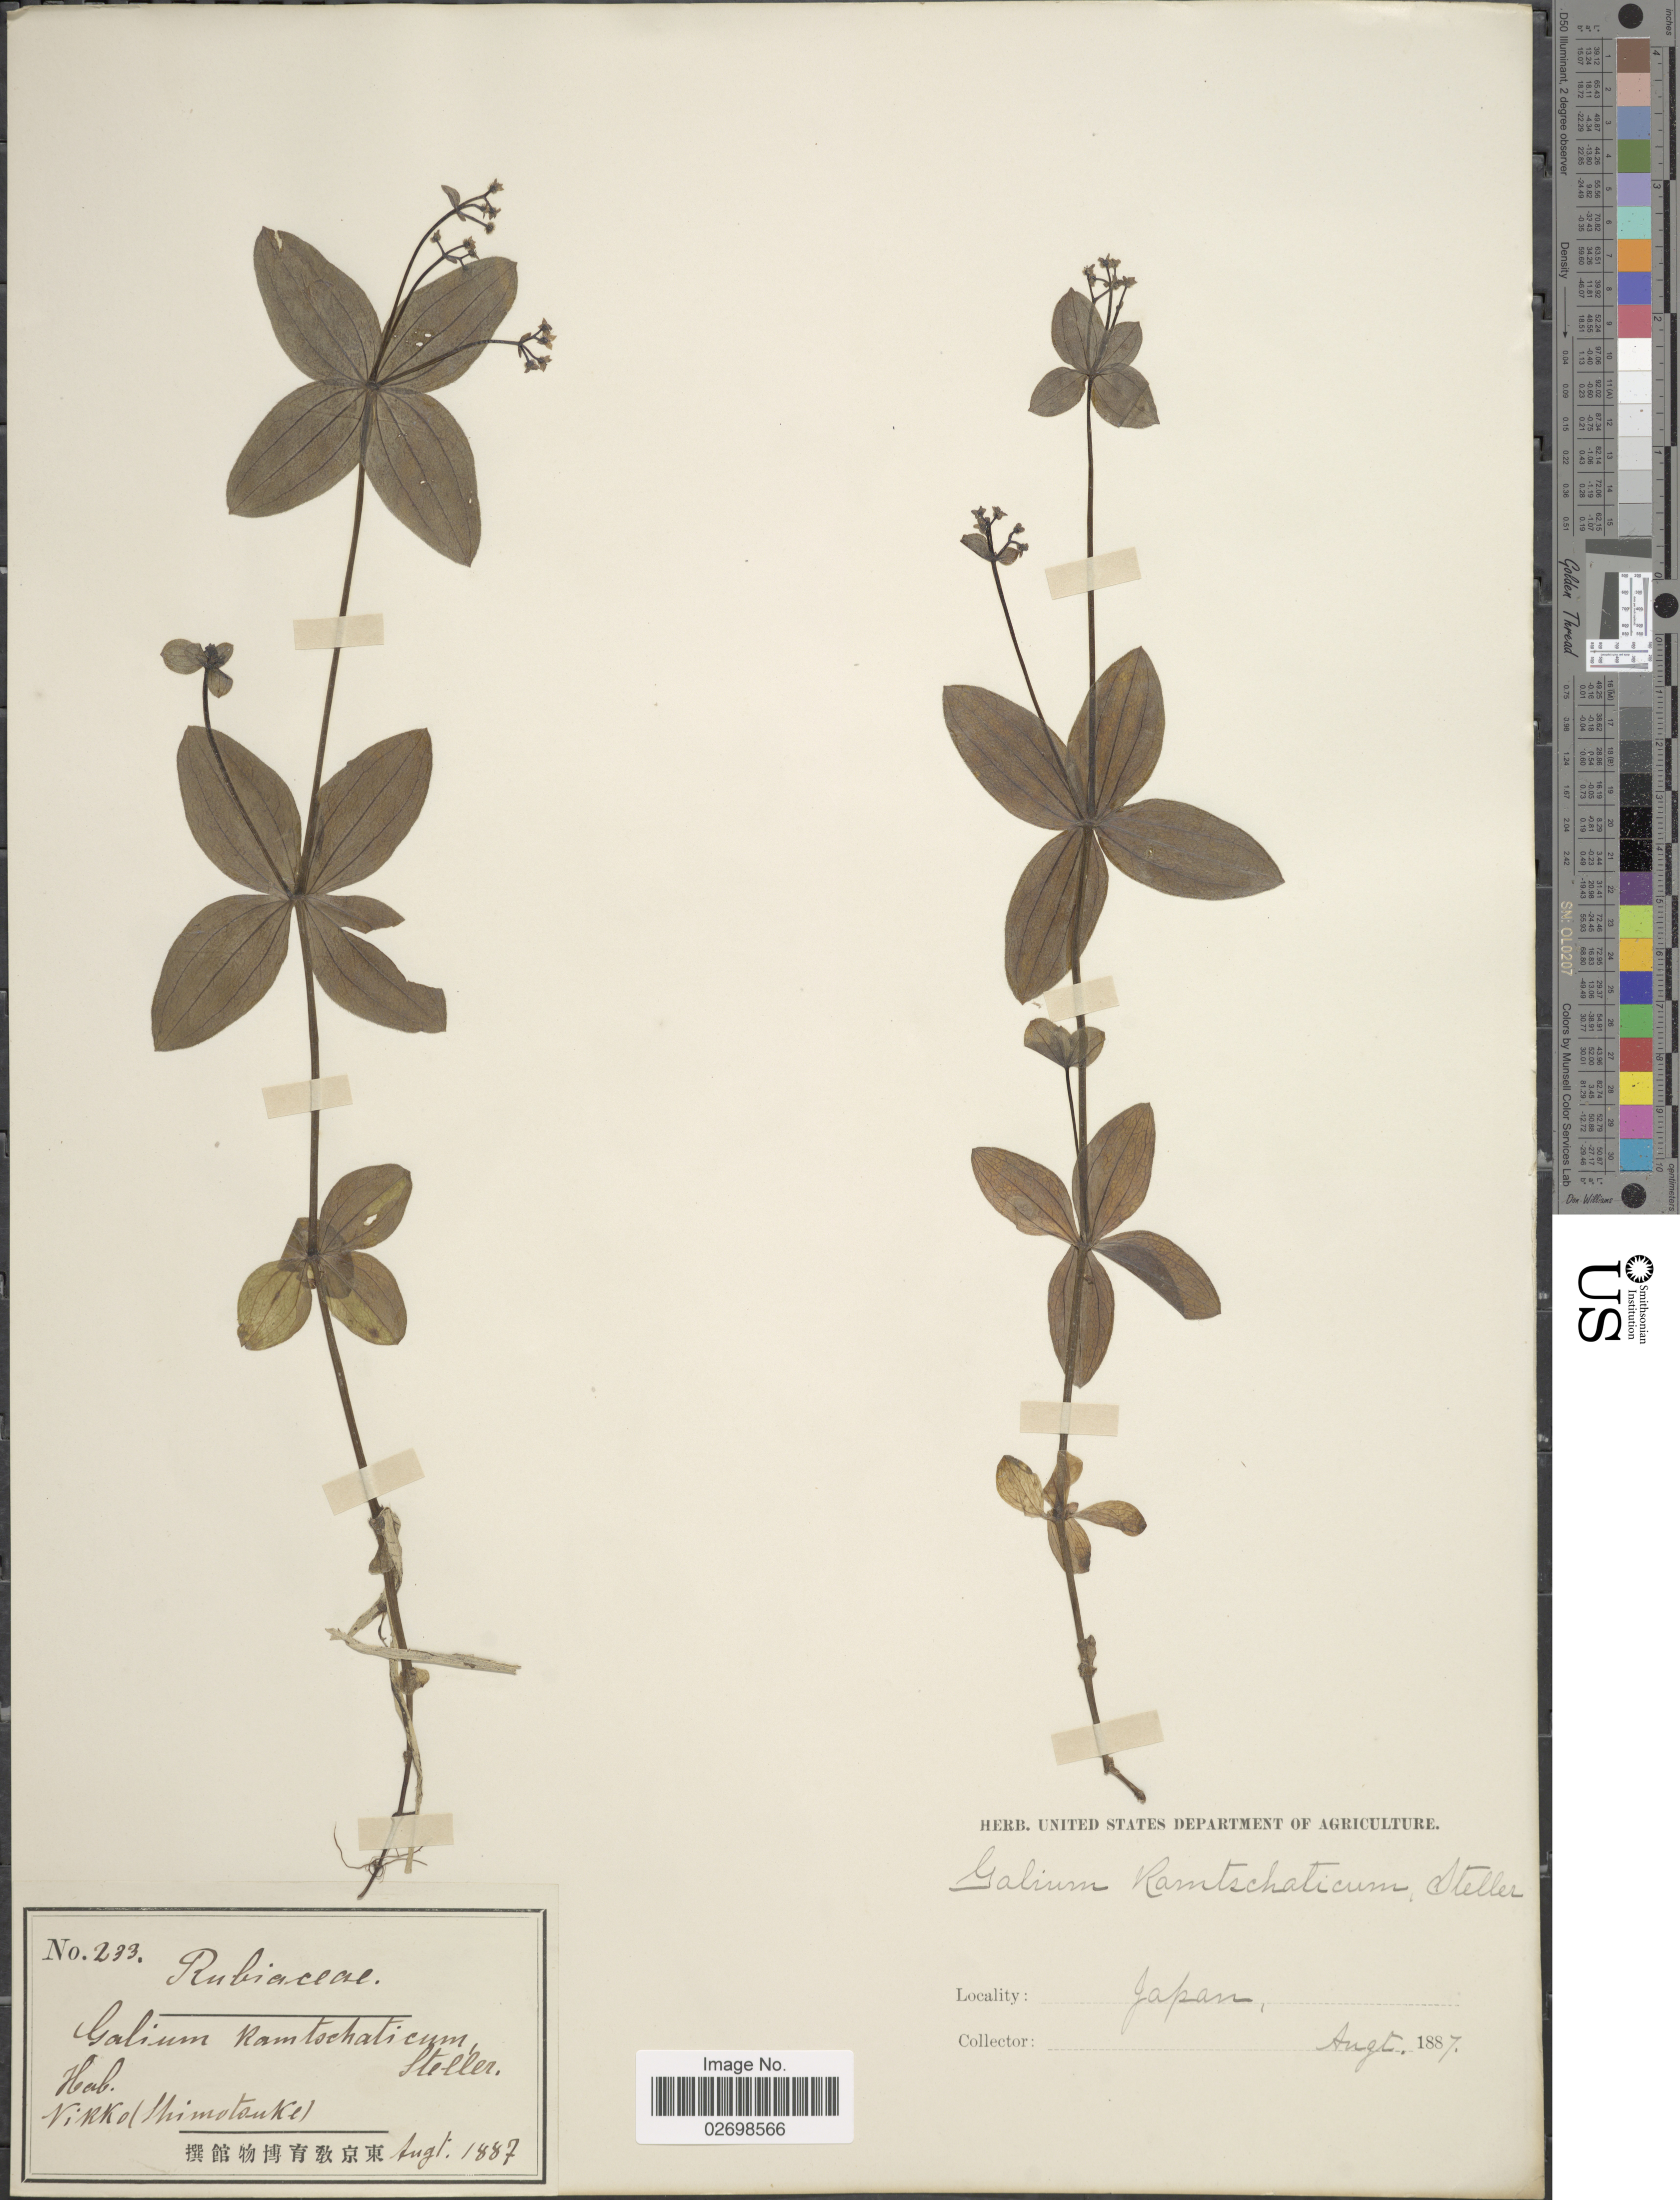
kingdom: Plantae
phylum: Tracheophyta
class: Magnoliopsida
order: Gentianales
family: Rubiaceae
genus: Galium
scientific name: Galium kamtschaticum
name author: Steller ex Schult. & Schult. f.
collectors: ex herb. U. S. Department of Agriculture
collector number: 233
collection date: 1887-08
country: Japan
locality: Nikko (Shimotsuke)